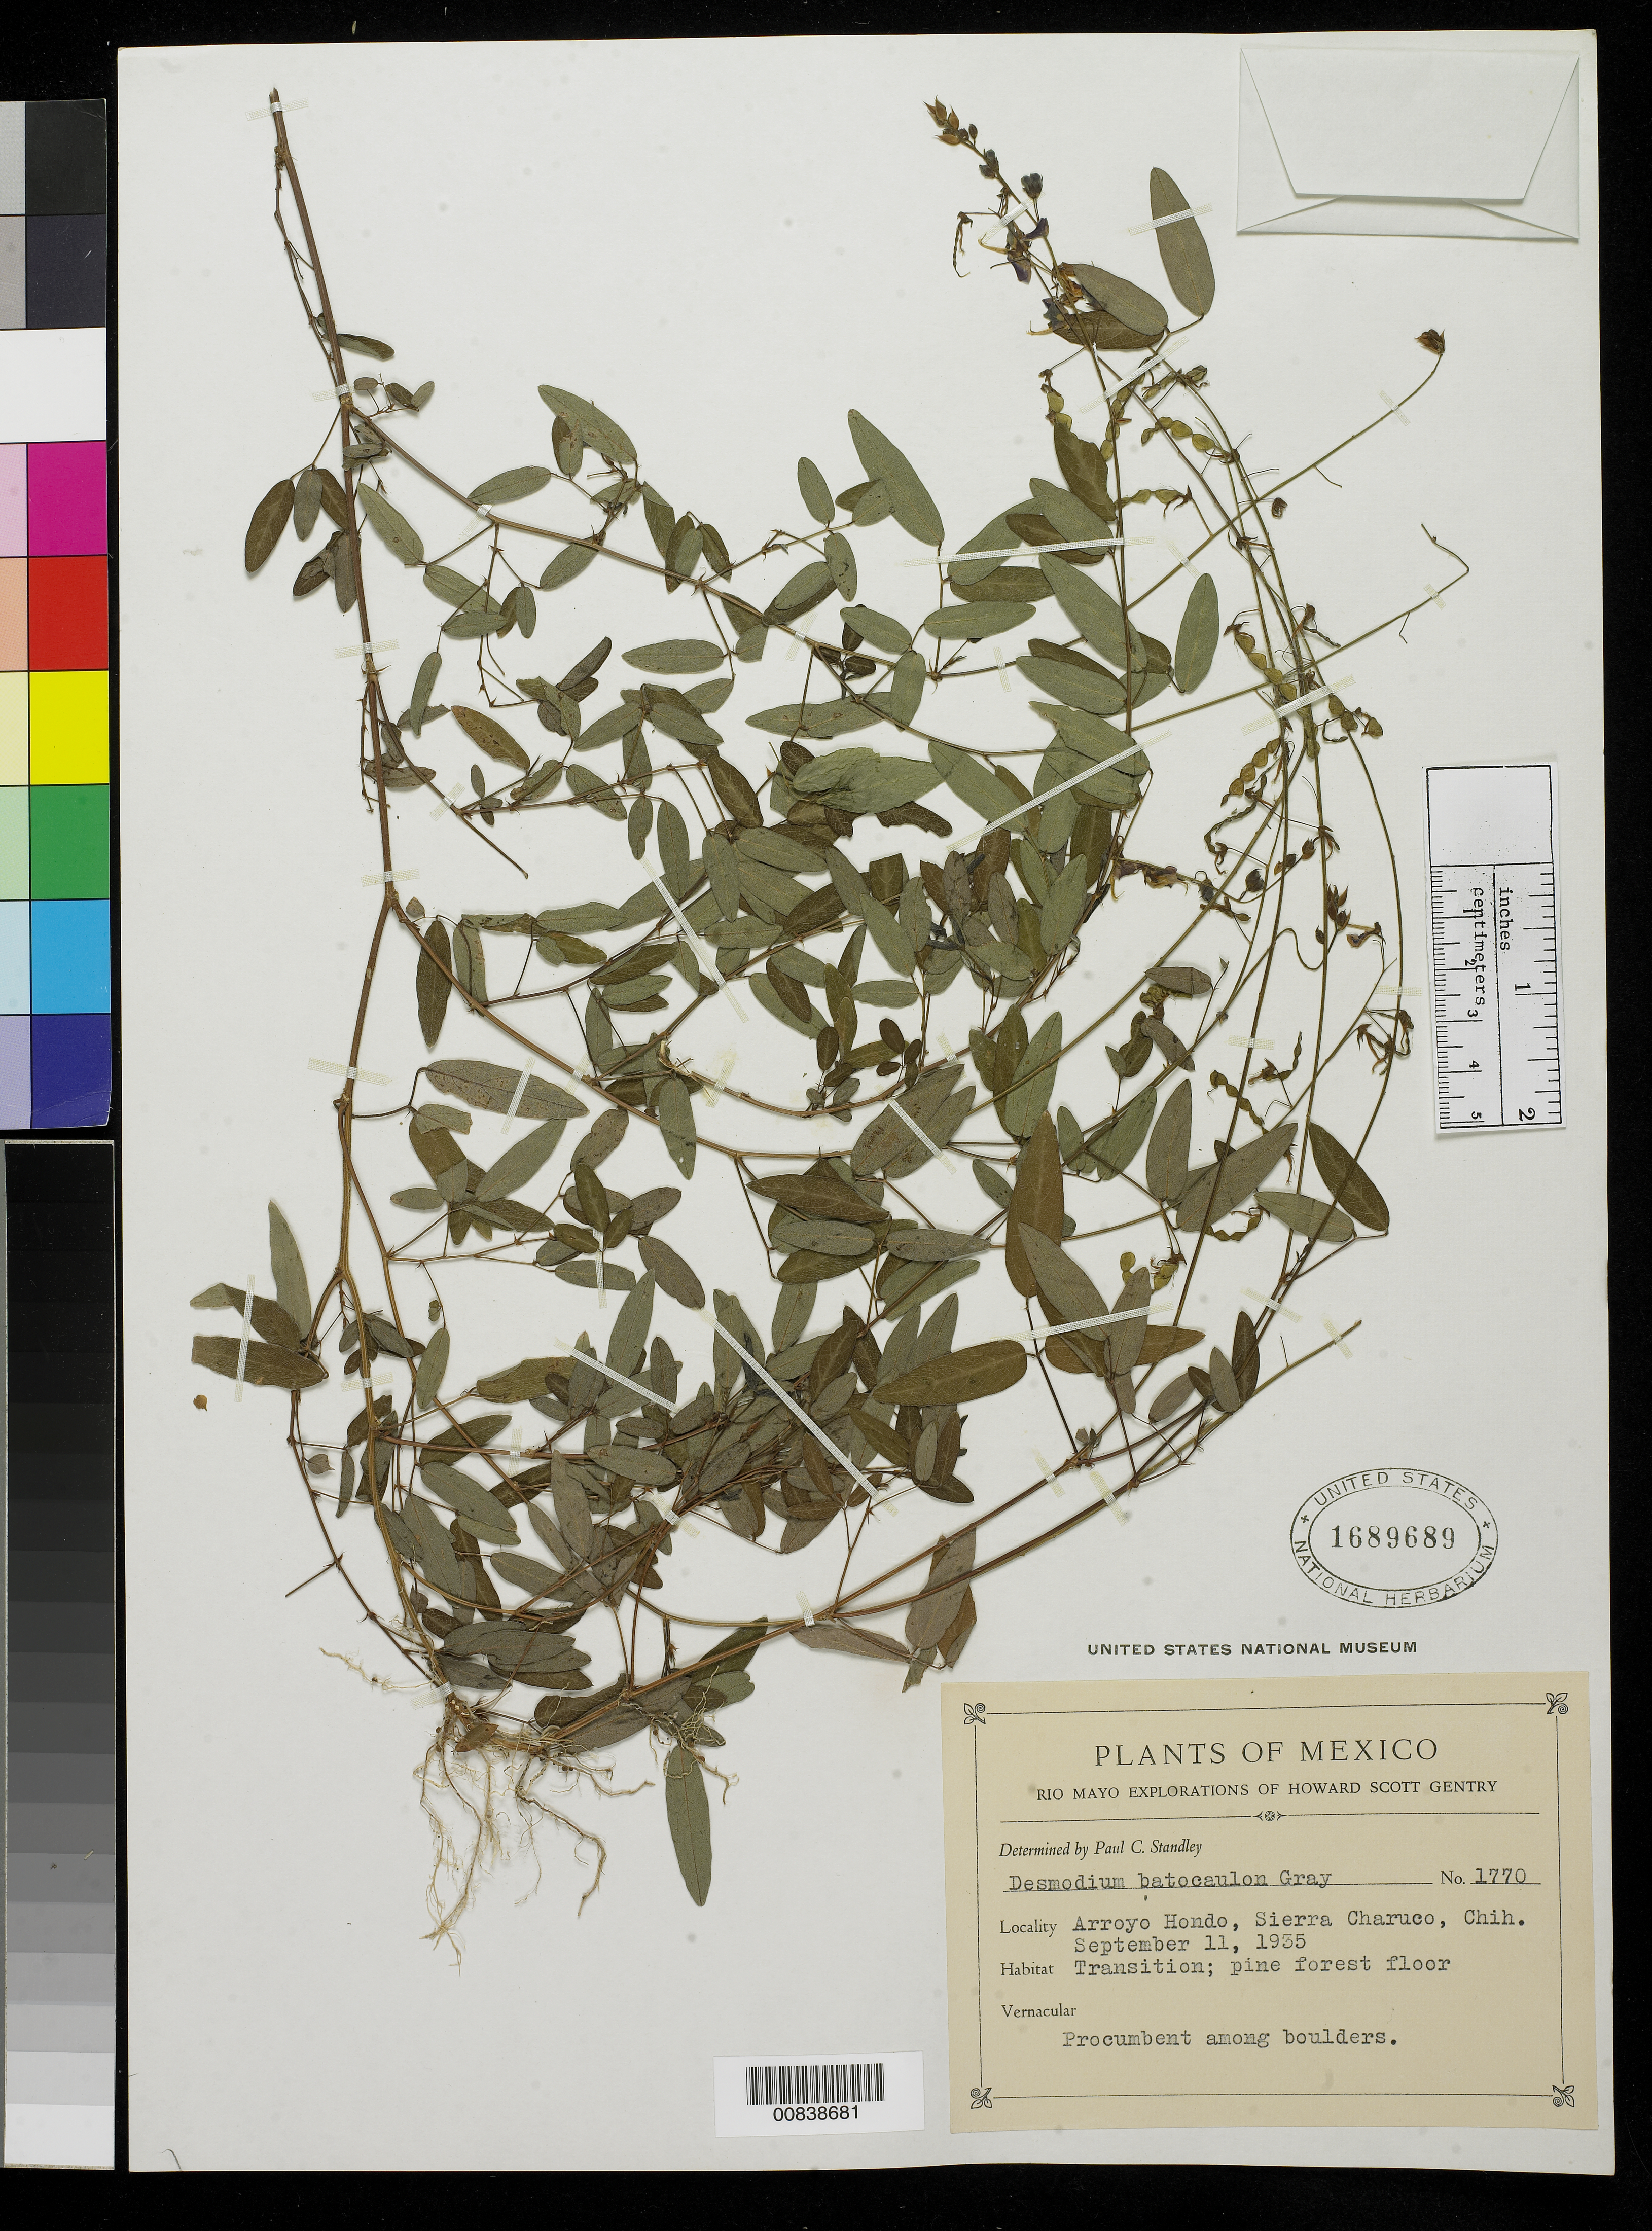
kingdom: Plantae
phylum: Tracheophyta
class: Magnoliopsida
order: Fabales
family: Fabaceae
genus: Desmodium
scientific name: Desmodium batocaulon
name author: A. Gray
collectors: H. S. Gentry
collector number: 1770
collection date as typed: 11 Sep 1935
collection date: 1935-09-11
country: Mexico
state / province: Chihuahua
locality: Arroyo Hondo, Sierra Charuco, Chihuahua.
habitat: Transition; pine forest floor. Procumbent among boulders.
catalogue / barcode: US 1689689